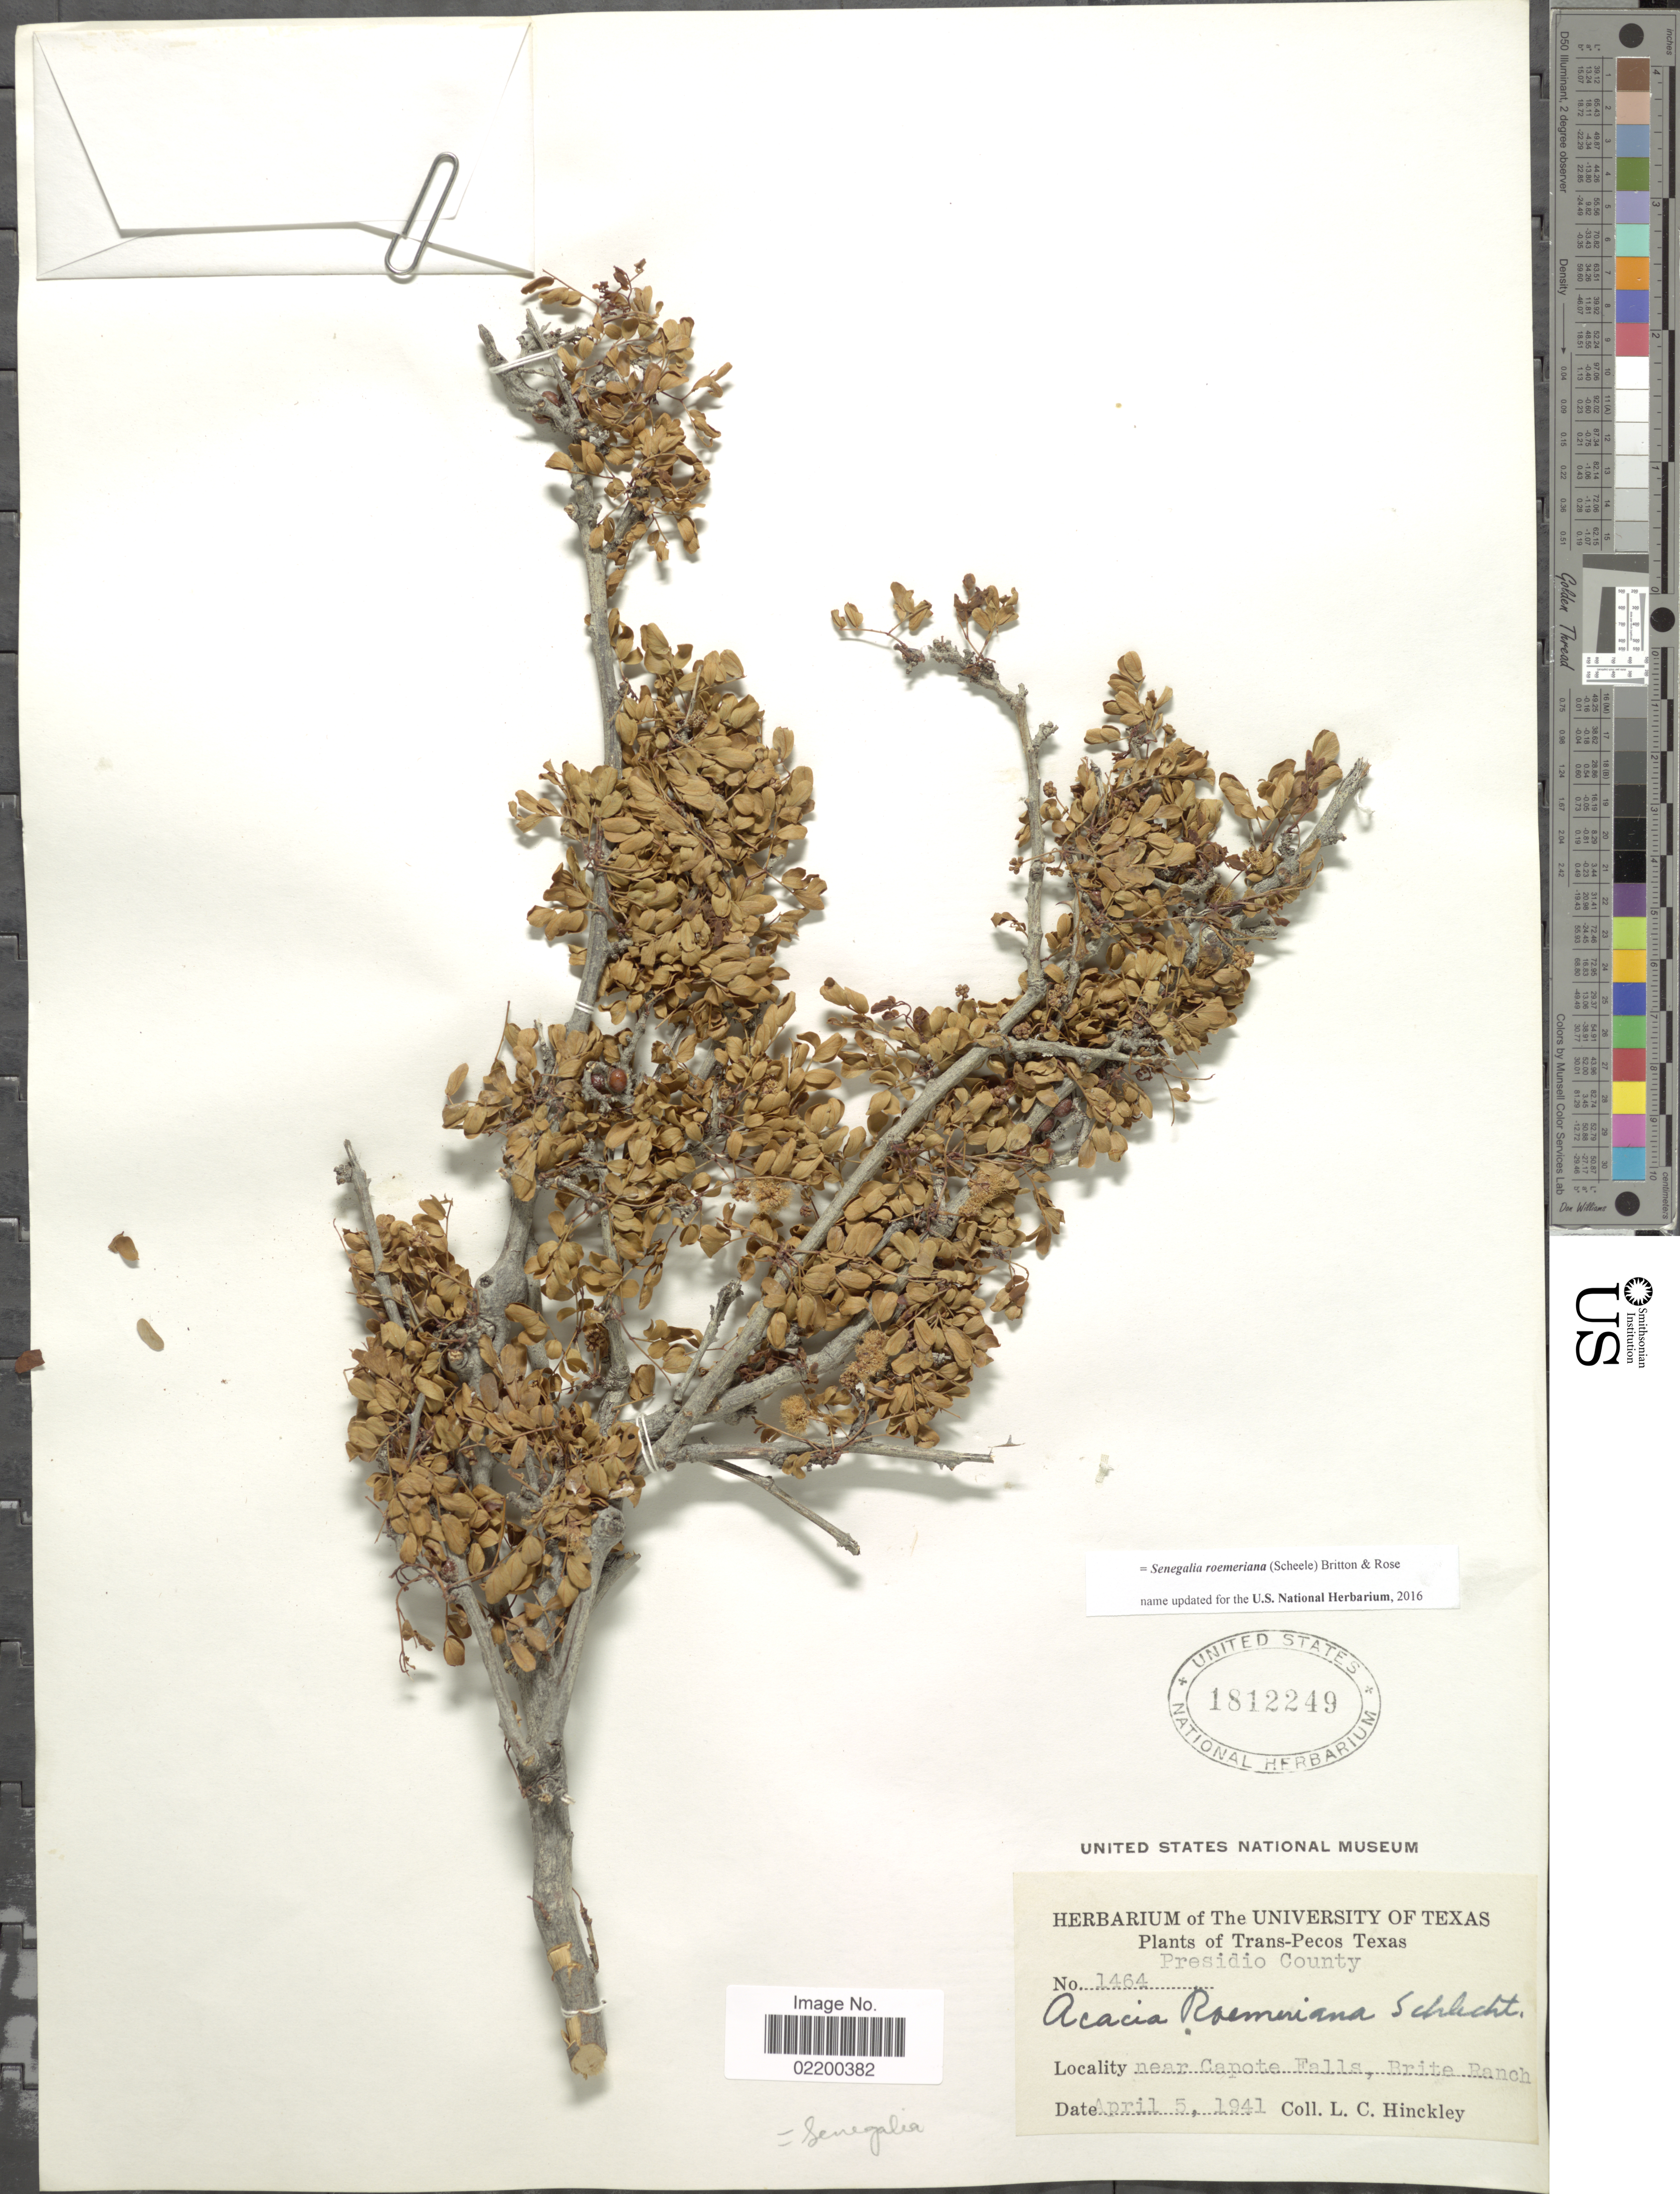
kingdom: Plantae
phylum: Tracheophyta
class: Magnoliopsida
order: Fabales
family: Fabaceae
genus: Senegalia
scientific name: Senegalia roemeriana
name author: (Scheele) Britton & Rose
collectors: L. Hinckley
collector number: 1464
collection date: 1941-04-05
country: United States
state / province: Texas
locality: Trans-Pecos, Presidio County, near Capote Falls, Brite Ranch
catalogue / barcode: US 1812249